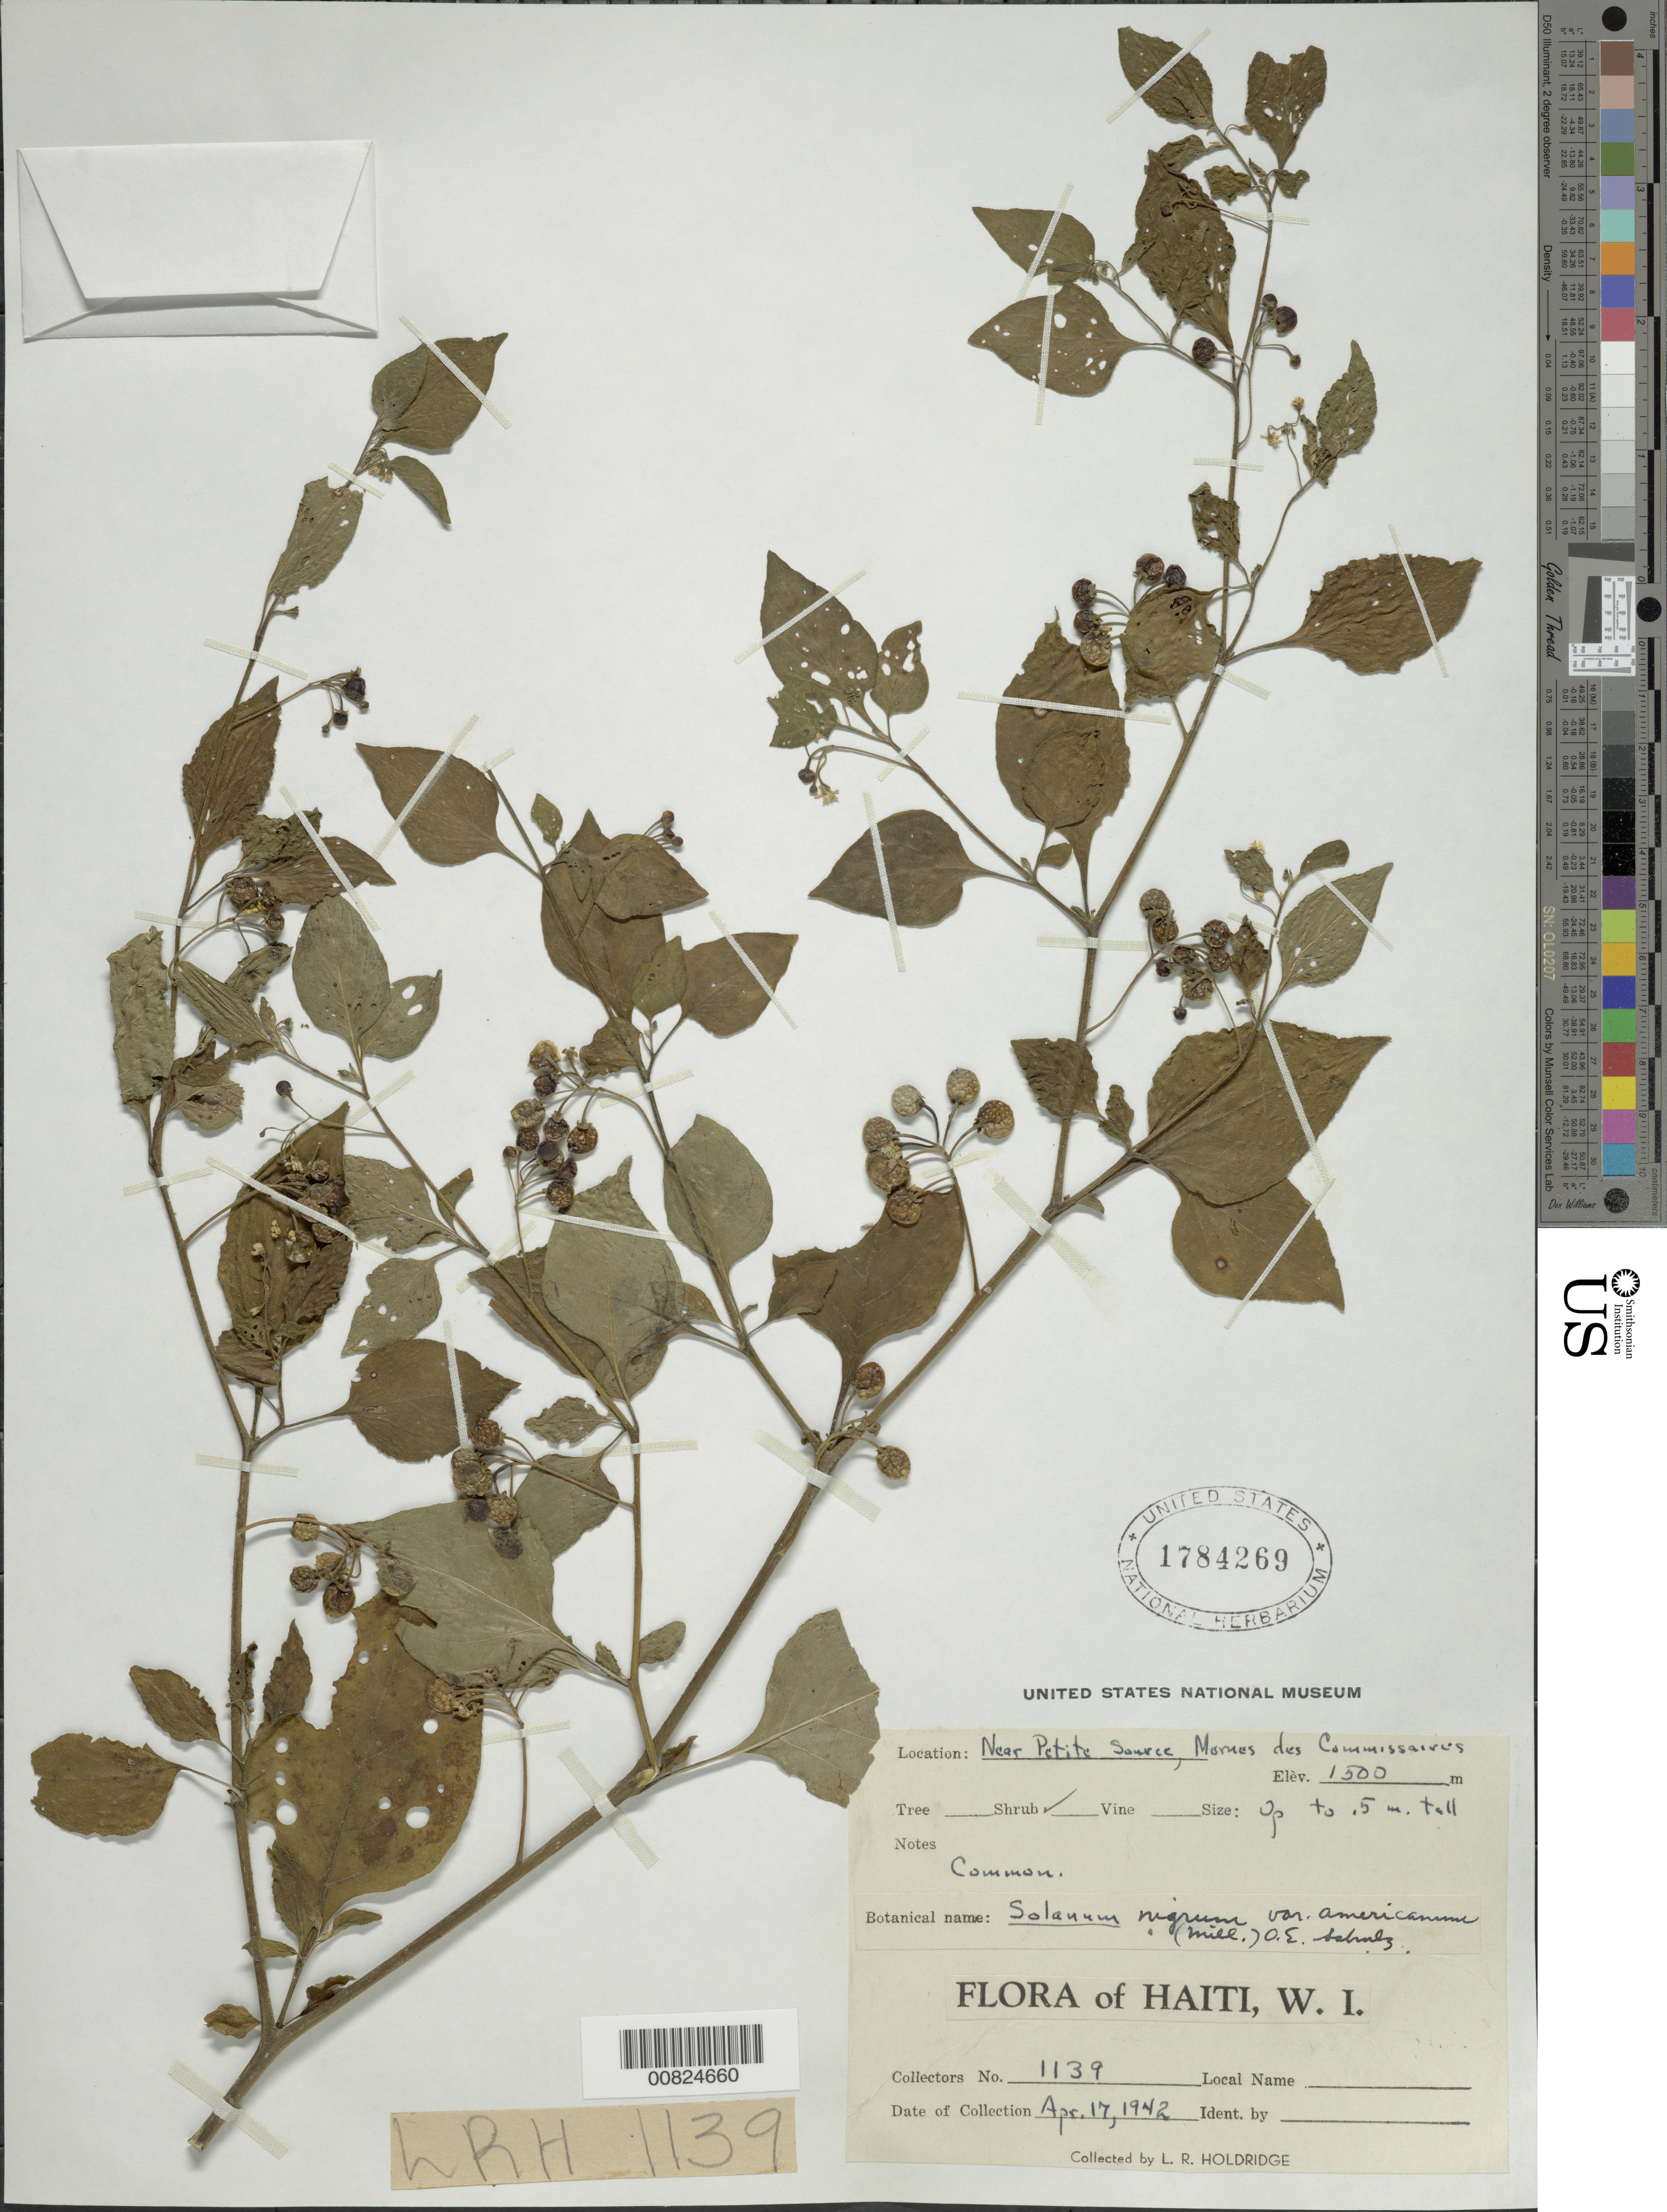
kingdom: Plantae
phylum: Tracheophyta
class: Magnoliopsida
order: Solanales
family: Solanaceae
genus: Solanum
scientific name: Solanum nigrum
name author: L.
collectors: L. Holdridge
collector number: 1139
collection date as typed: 17 Apr 1942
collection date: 1942-04-17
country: Haiti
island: Hispaniola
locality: Near Petite Source, Mornes des Commissaires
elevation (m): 1500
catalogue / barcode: US 1784269